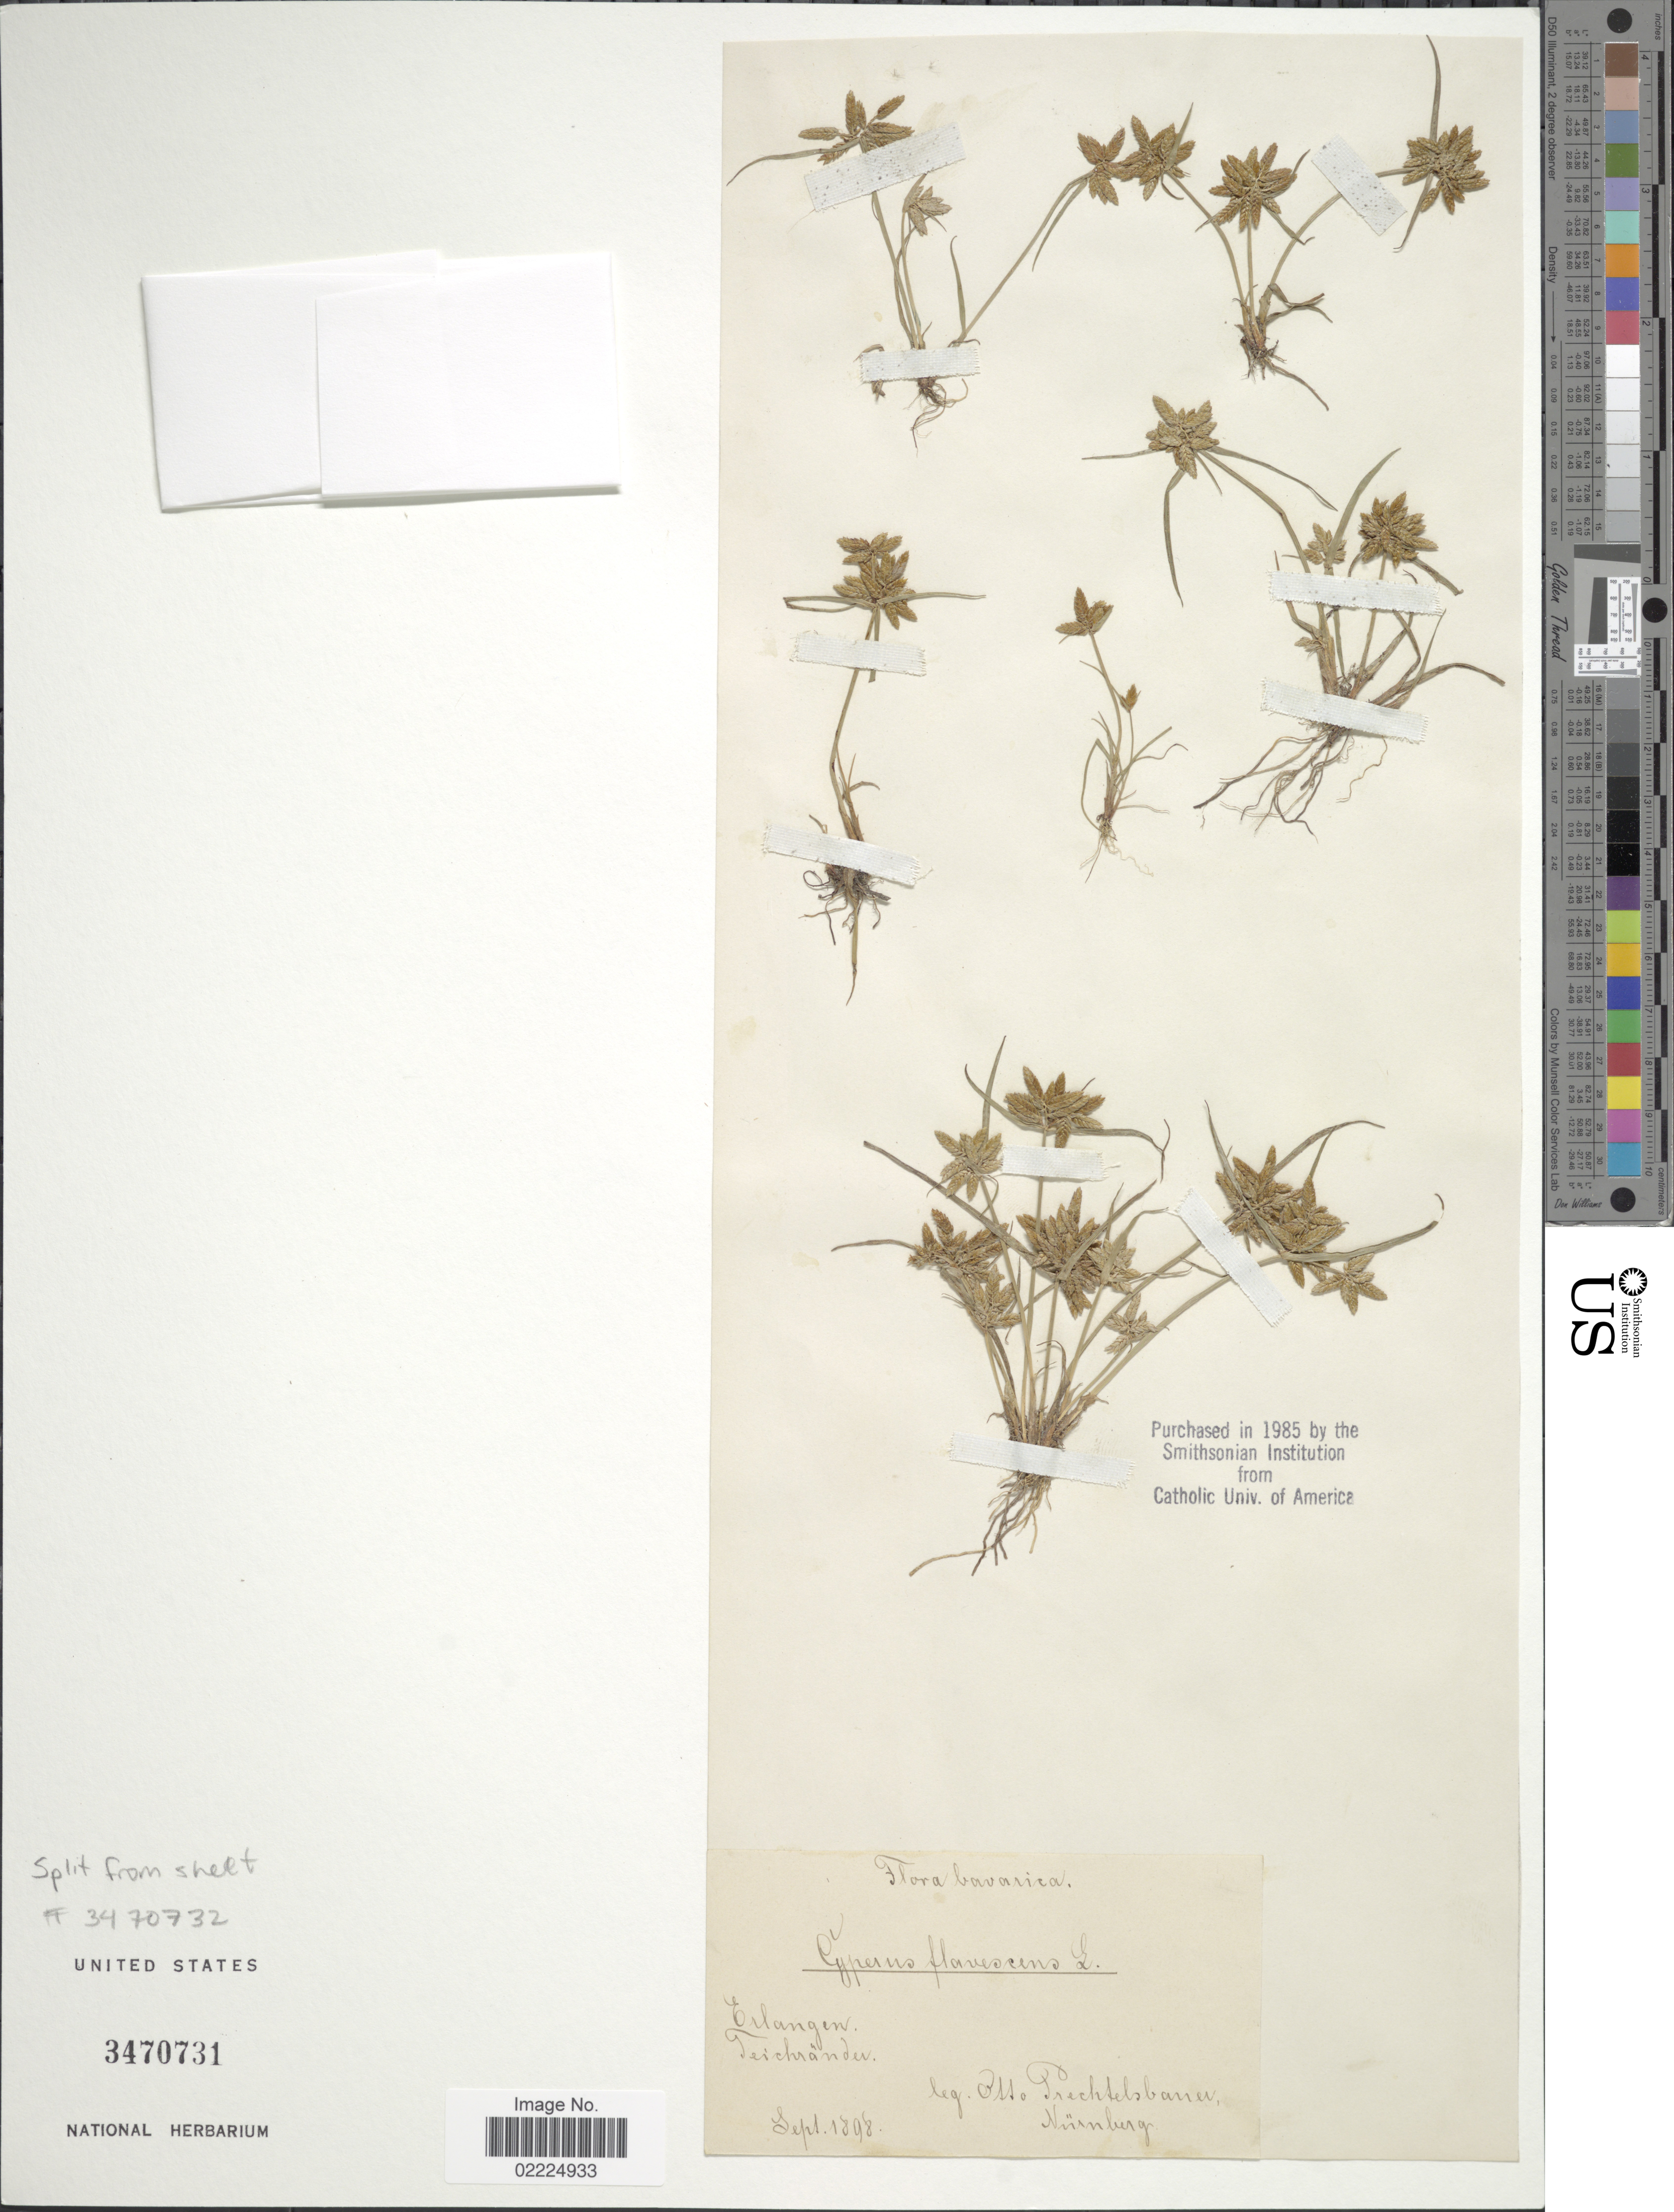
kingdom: Plantae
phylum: Tracheophyta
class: Liliopsida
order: Poales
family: Cyperaceae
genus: Cyperus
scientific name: Cyperus flavescens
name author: L.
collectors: O. Prechtelsbauer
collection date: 1898-09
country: Germany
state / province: Bayern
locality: Bavarica, Erlangen, Teichränder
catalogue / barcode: US 3470731